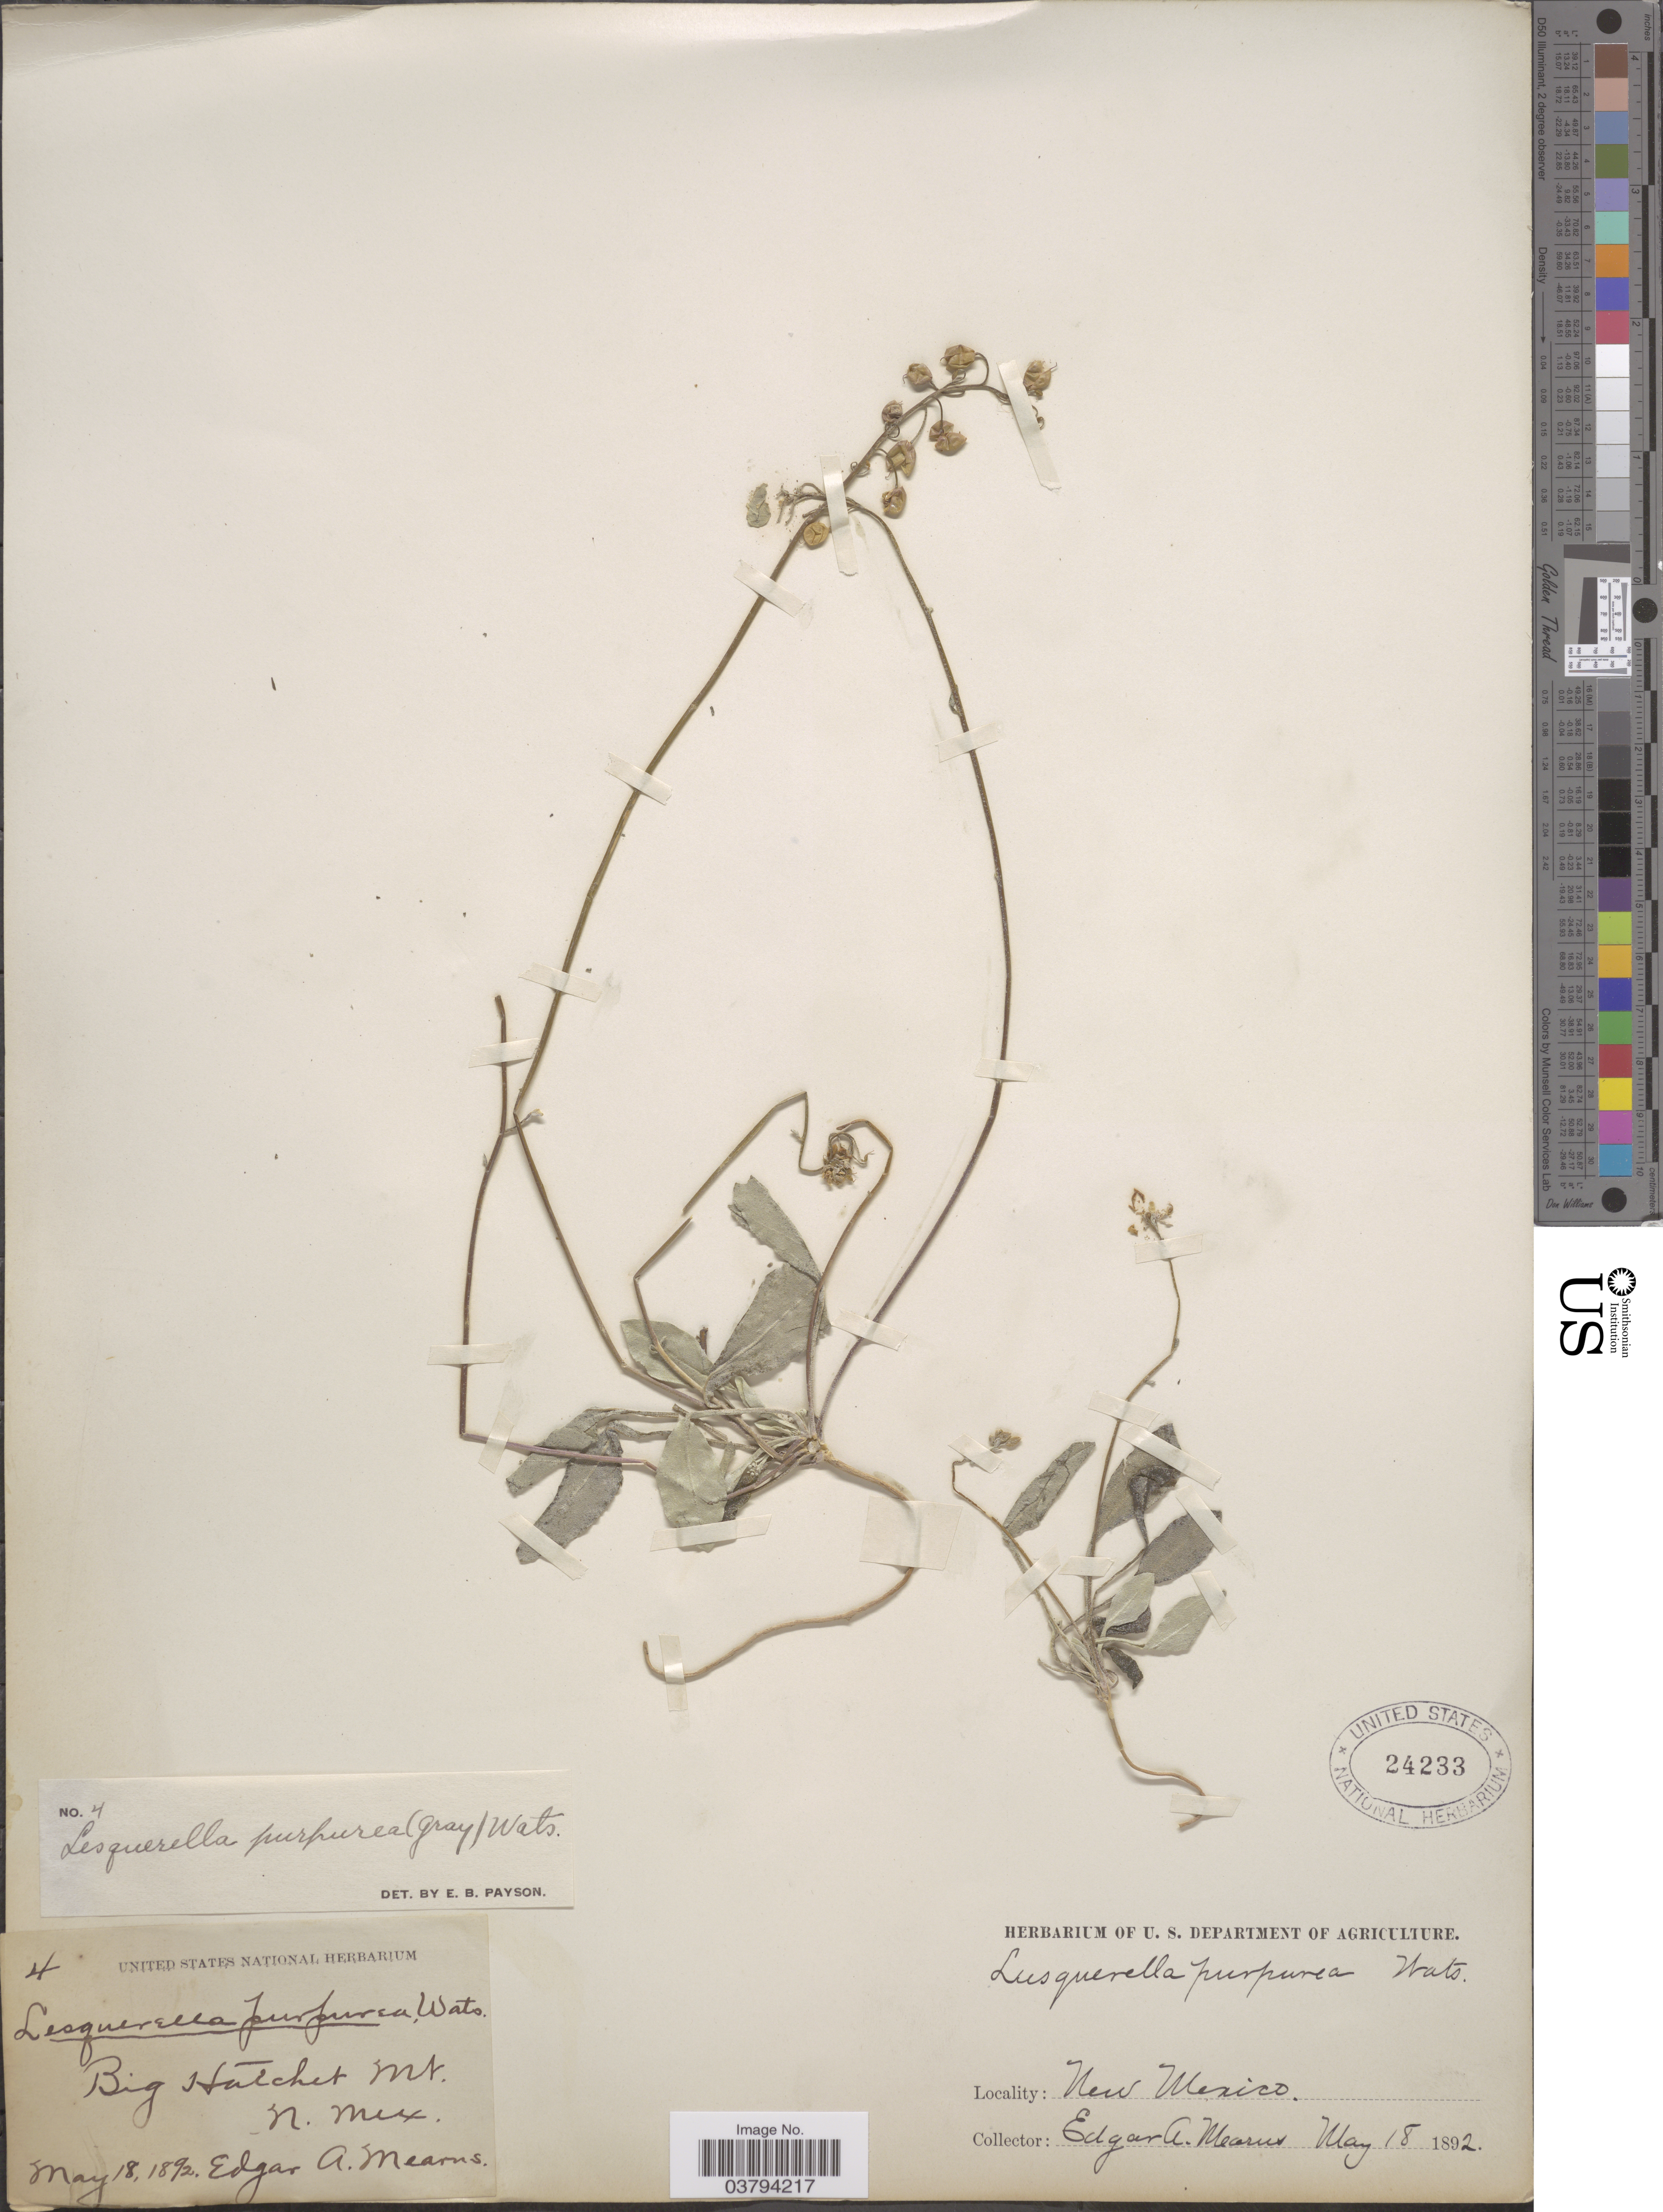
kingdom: Plantae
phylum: Tracheophyta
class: Magnoliopsida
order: Brassicales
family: Brassicaceae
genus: Lesquerella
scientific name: Lesquerella purpurea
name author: (A. Gray) S. Watson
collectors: E. A. Mearns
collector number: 4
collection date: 1892-05-18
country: United States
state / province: New Mexico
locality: Big Hatchet Mt.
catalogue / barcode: US 24233